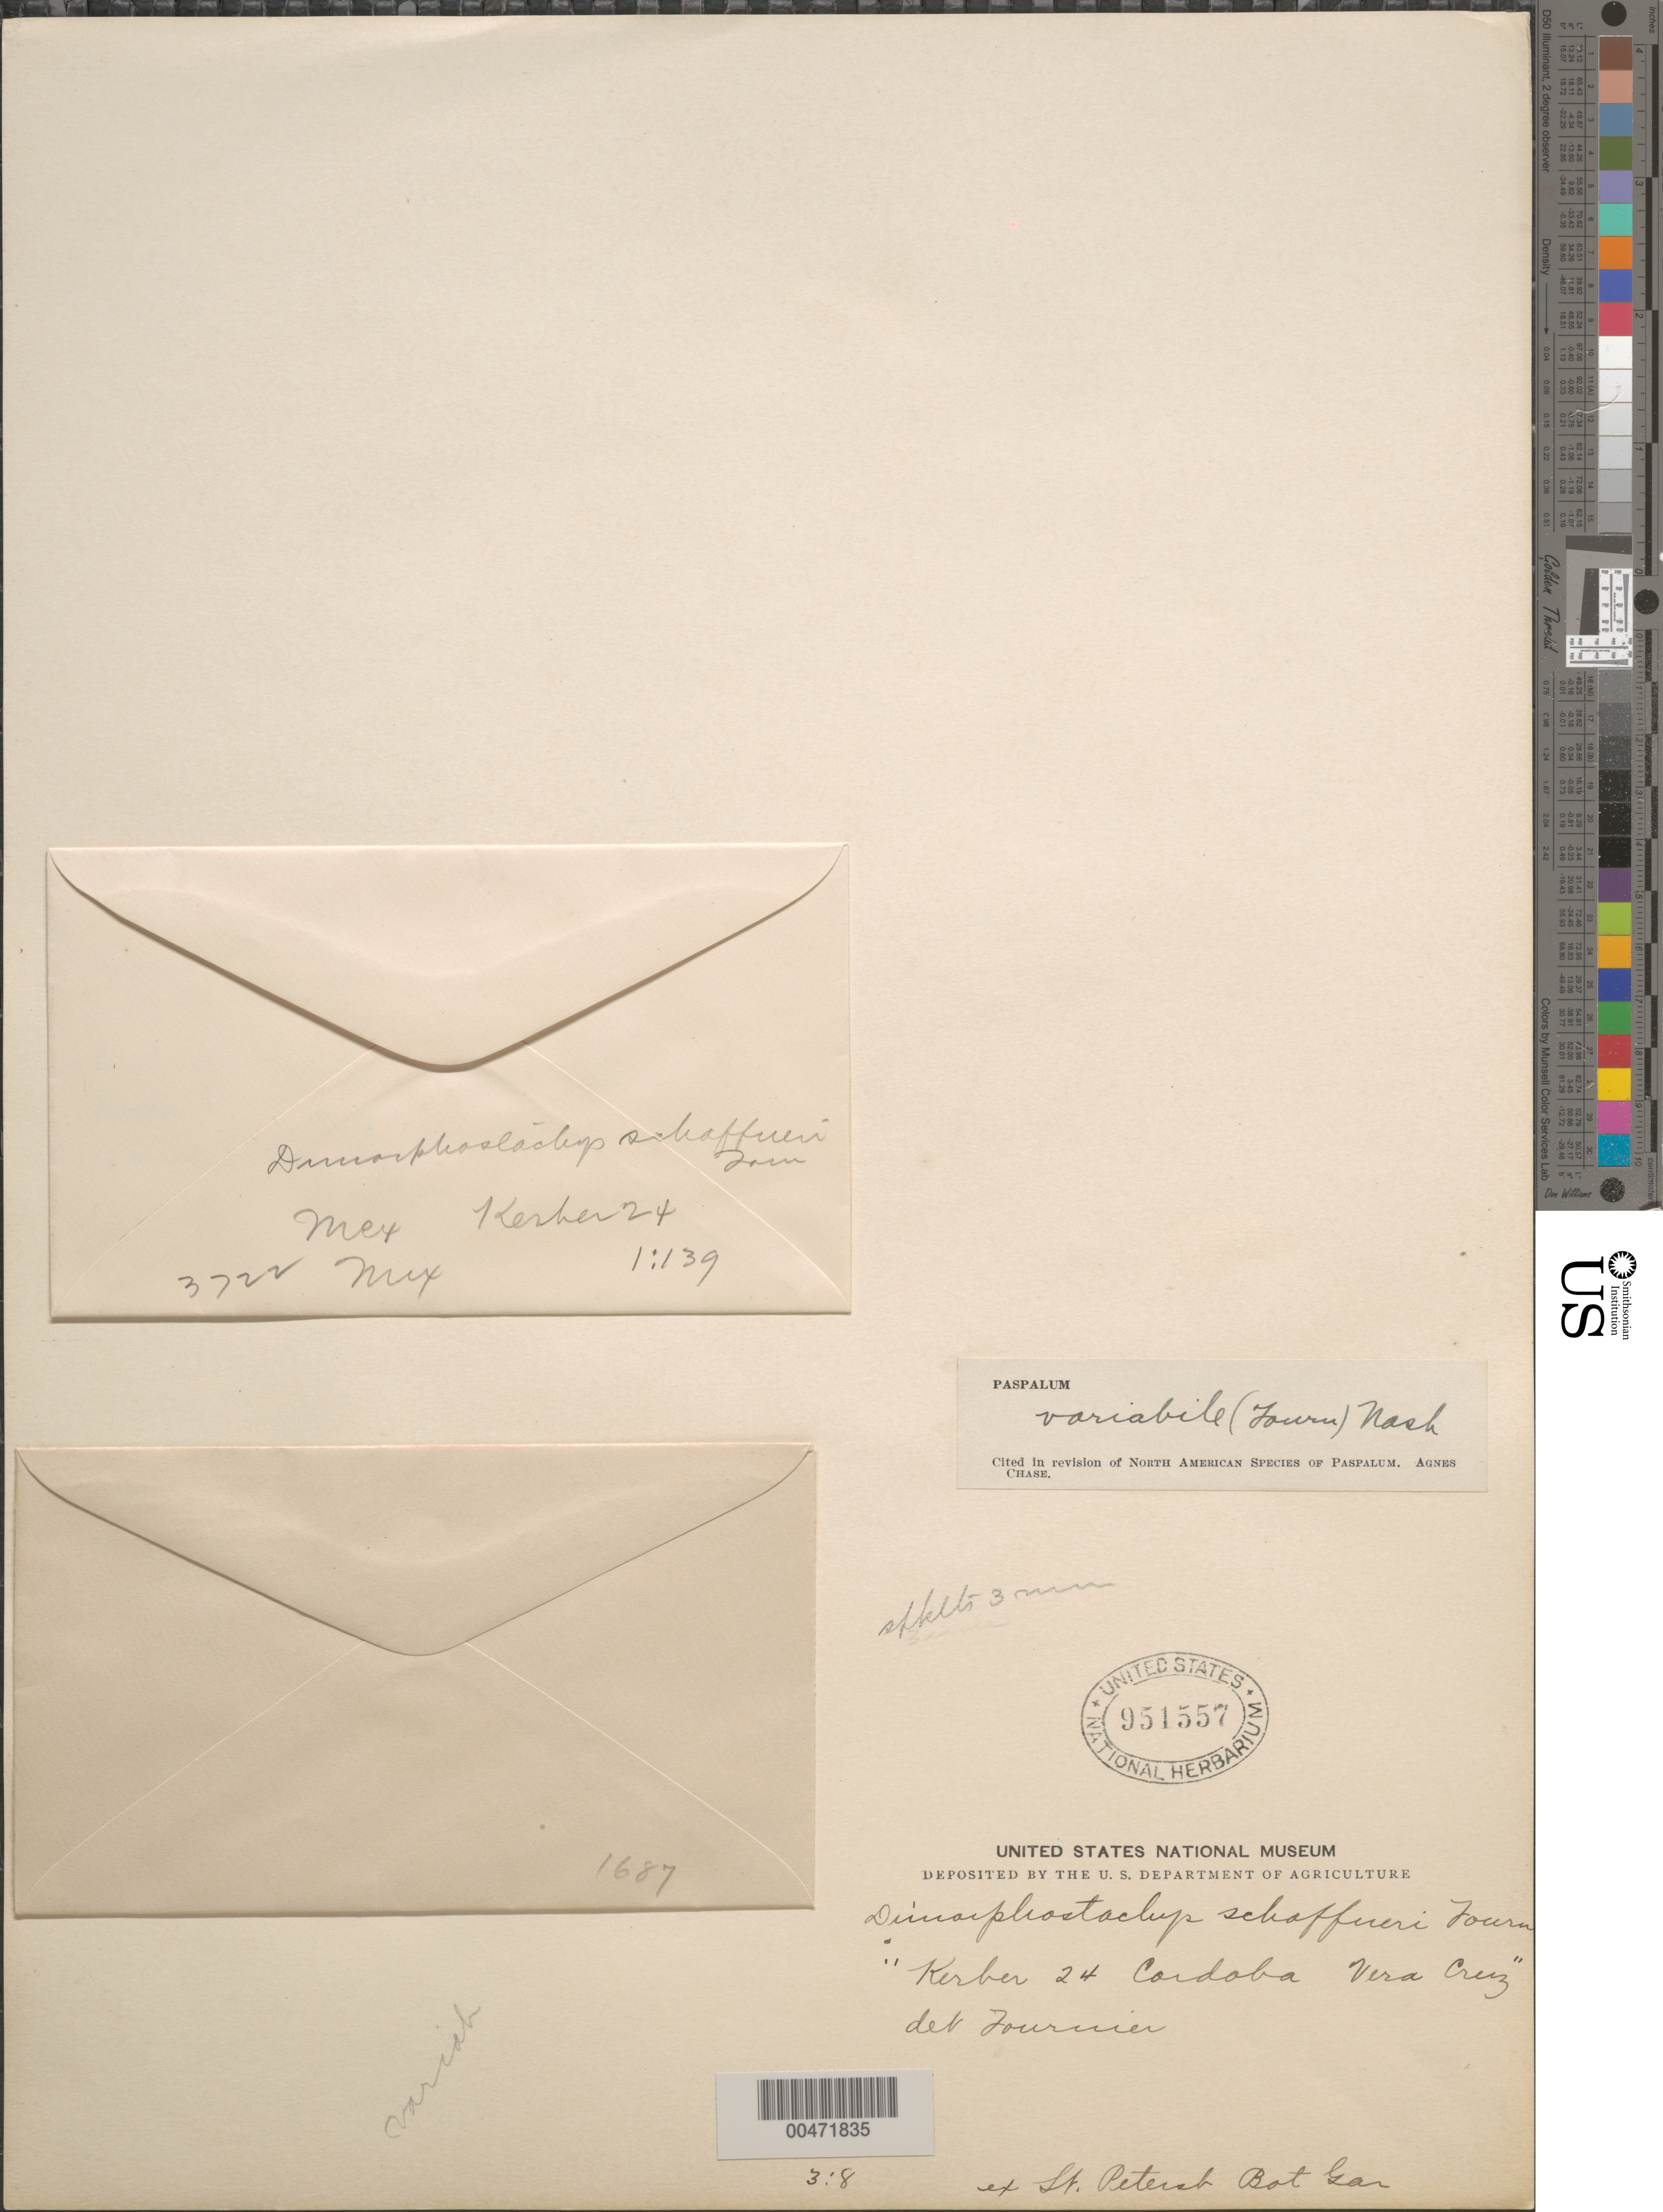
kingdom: Plantae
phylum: Tracheophyta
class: Liliopsida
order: Poales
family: Poaceae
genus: Paspalum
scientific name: Paspalum variabile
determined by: Chase, [M.] Agnes, (US)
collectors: -. Kerber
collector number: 24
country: Mexico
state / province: Veracruz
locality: Córdoba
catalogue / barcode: US 951557